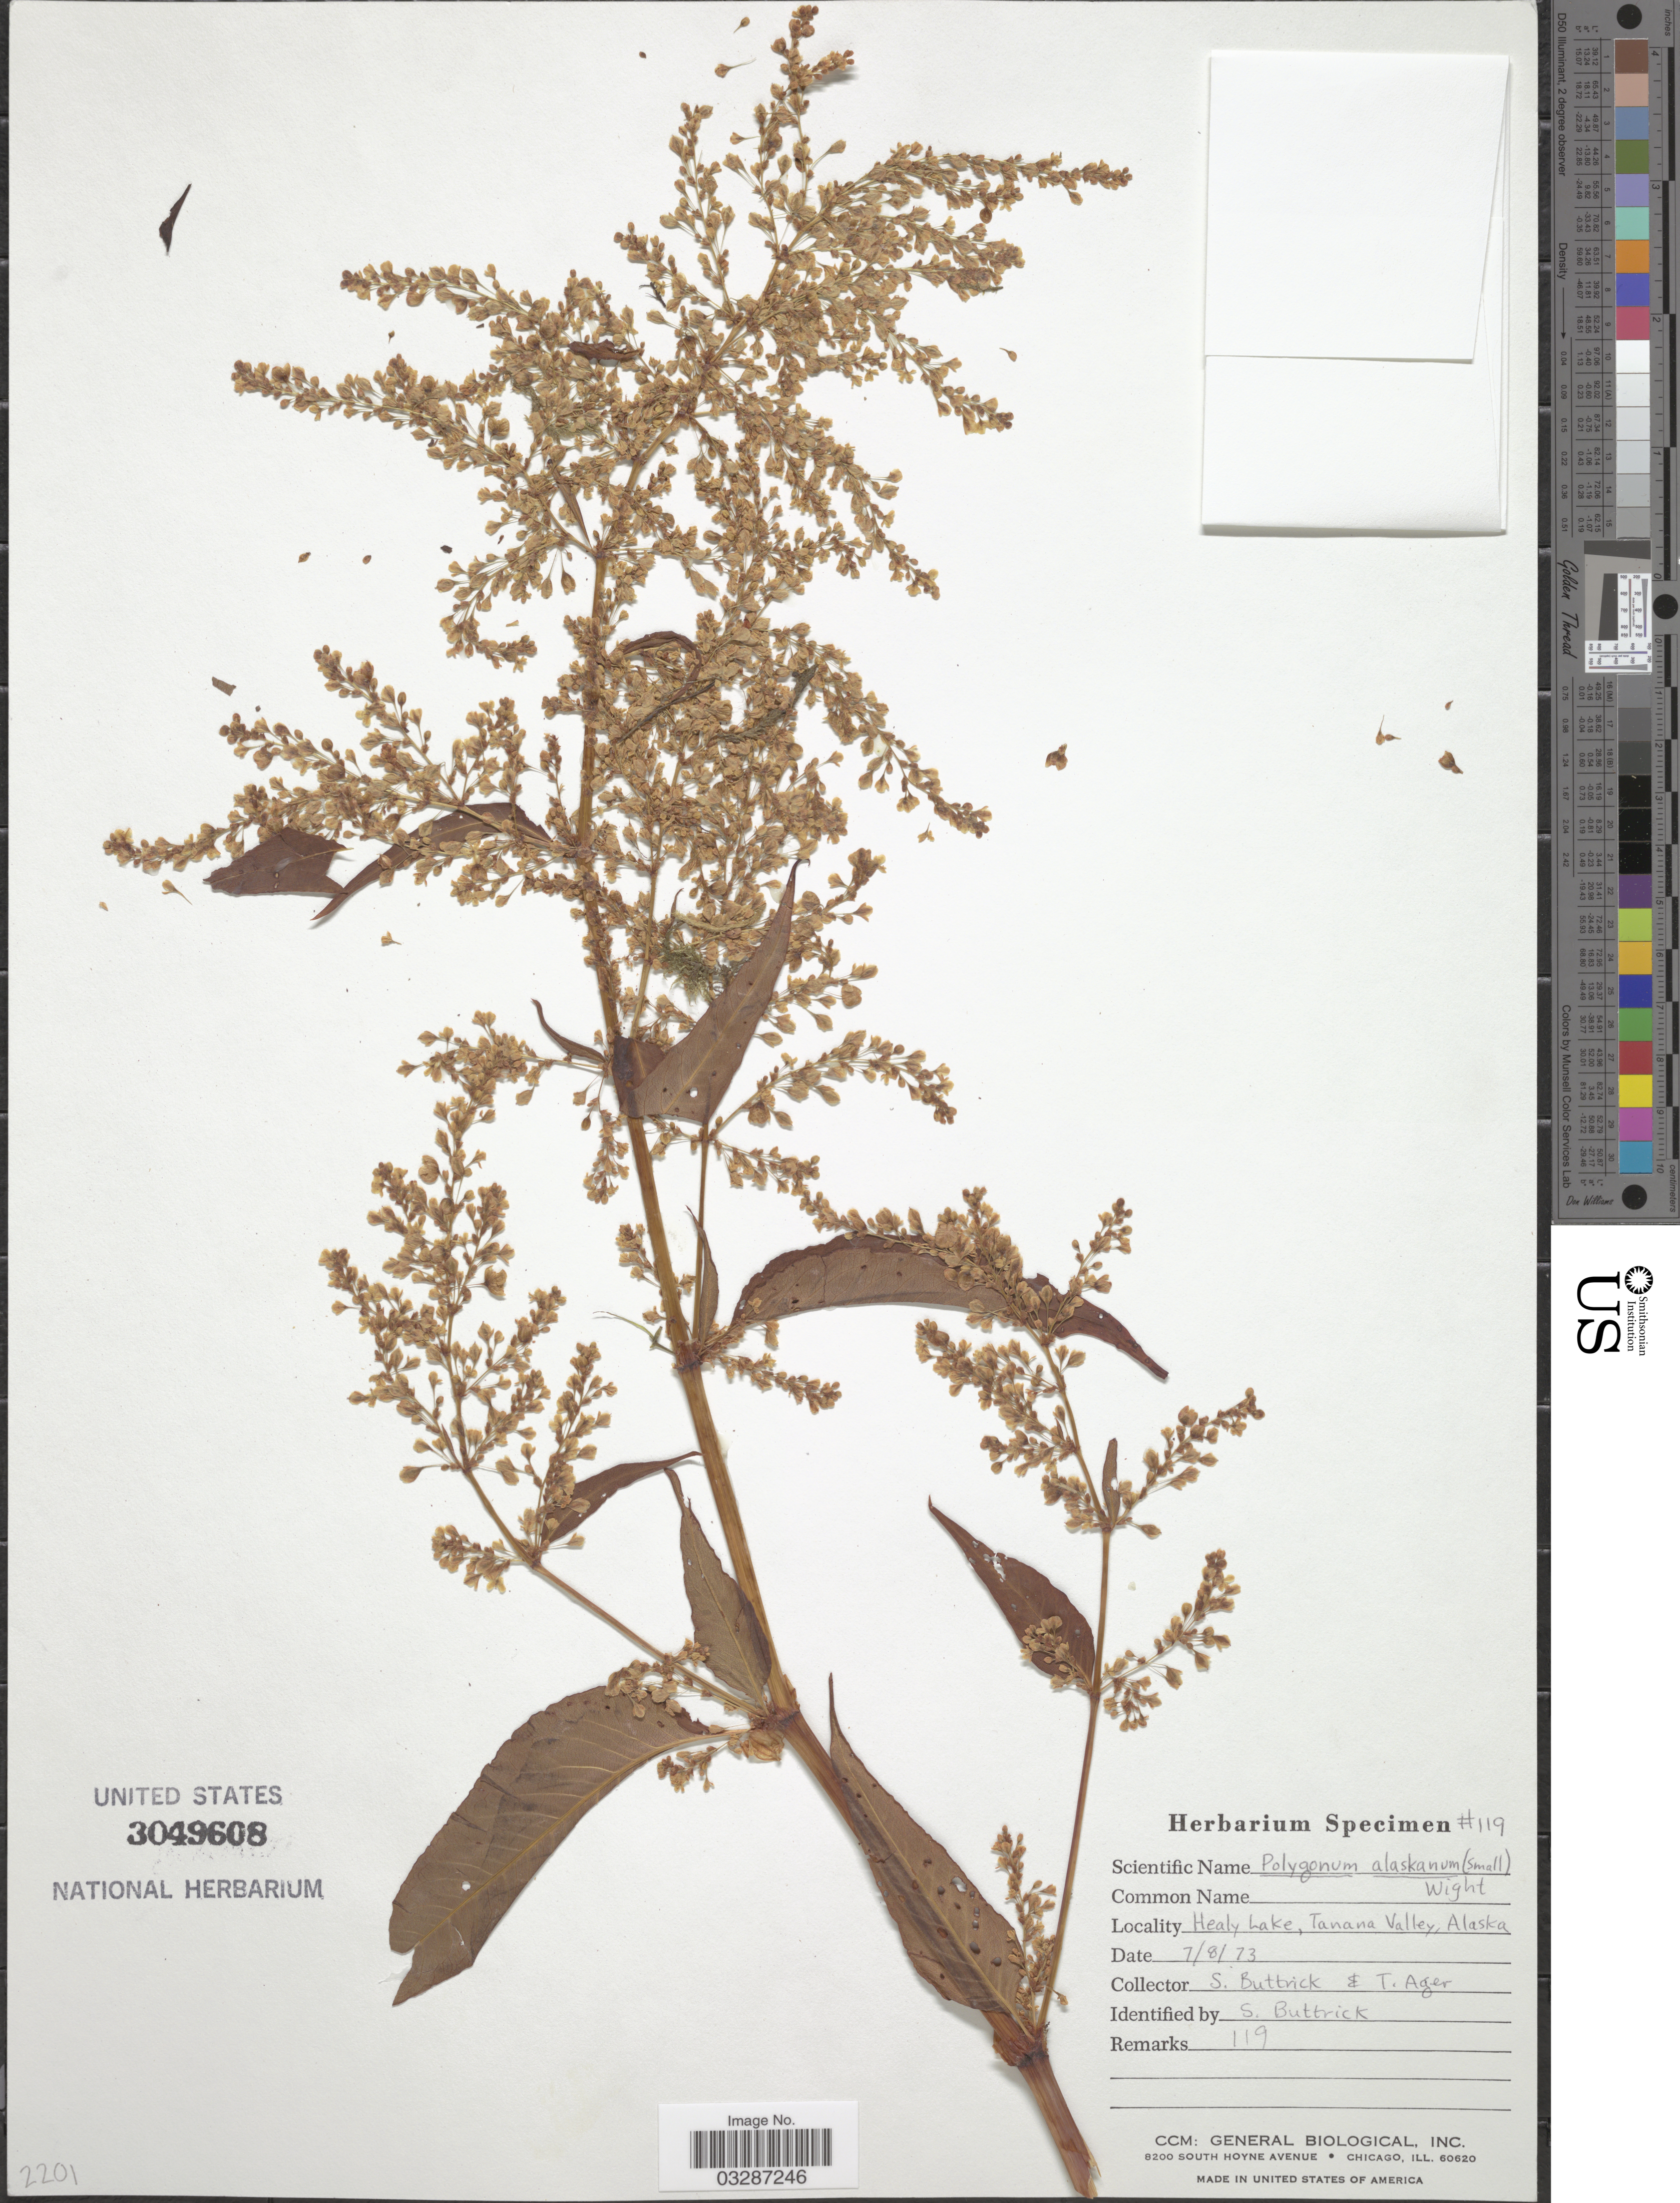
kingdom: Plantae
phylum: Tracheophyta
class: Magnoliopsida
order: Caryophyllales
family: Polygonaceae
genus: Koenigia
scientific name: Koenigia alaskana var. glabrescens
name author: (Hultén) T.M. Schust. & Reveal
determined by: Strong, Mark T., (BOT), Smithsonian Institution - National Museum of Natural History (UNITED STATES)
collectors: S. Buttrick & T. Ager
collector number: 119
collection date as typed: Transcribed d/m/y: 8/7/73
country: United States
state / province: Alaska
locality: Healy Lake, Tanana Valley.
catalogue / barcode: US 3049608